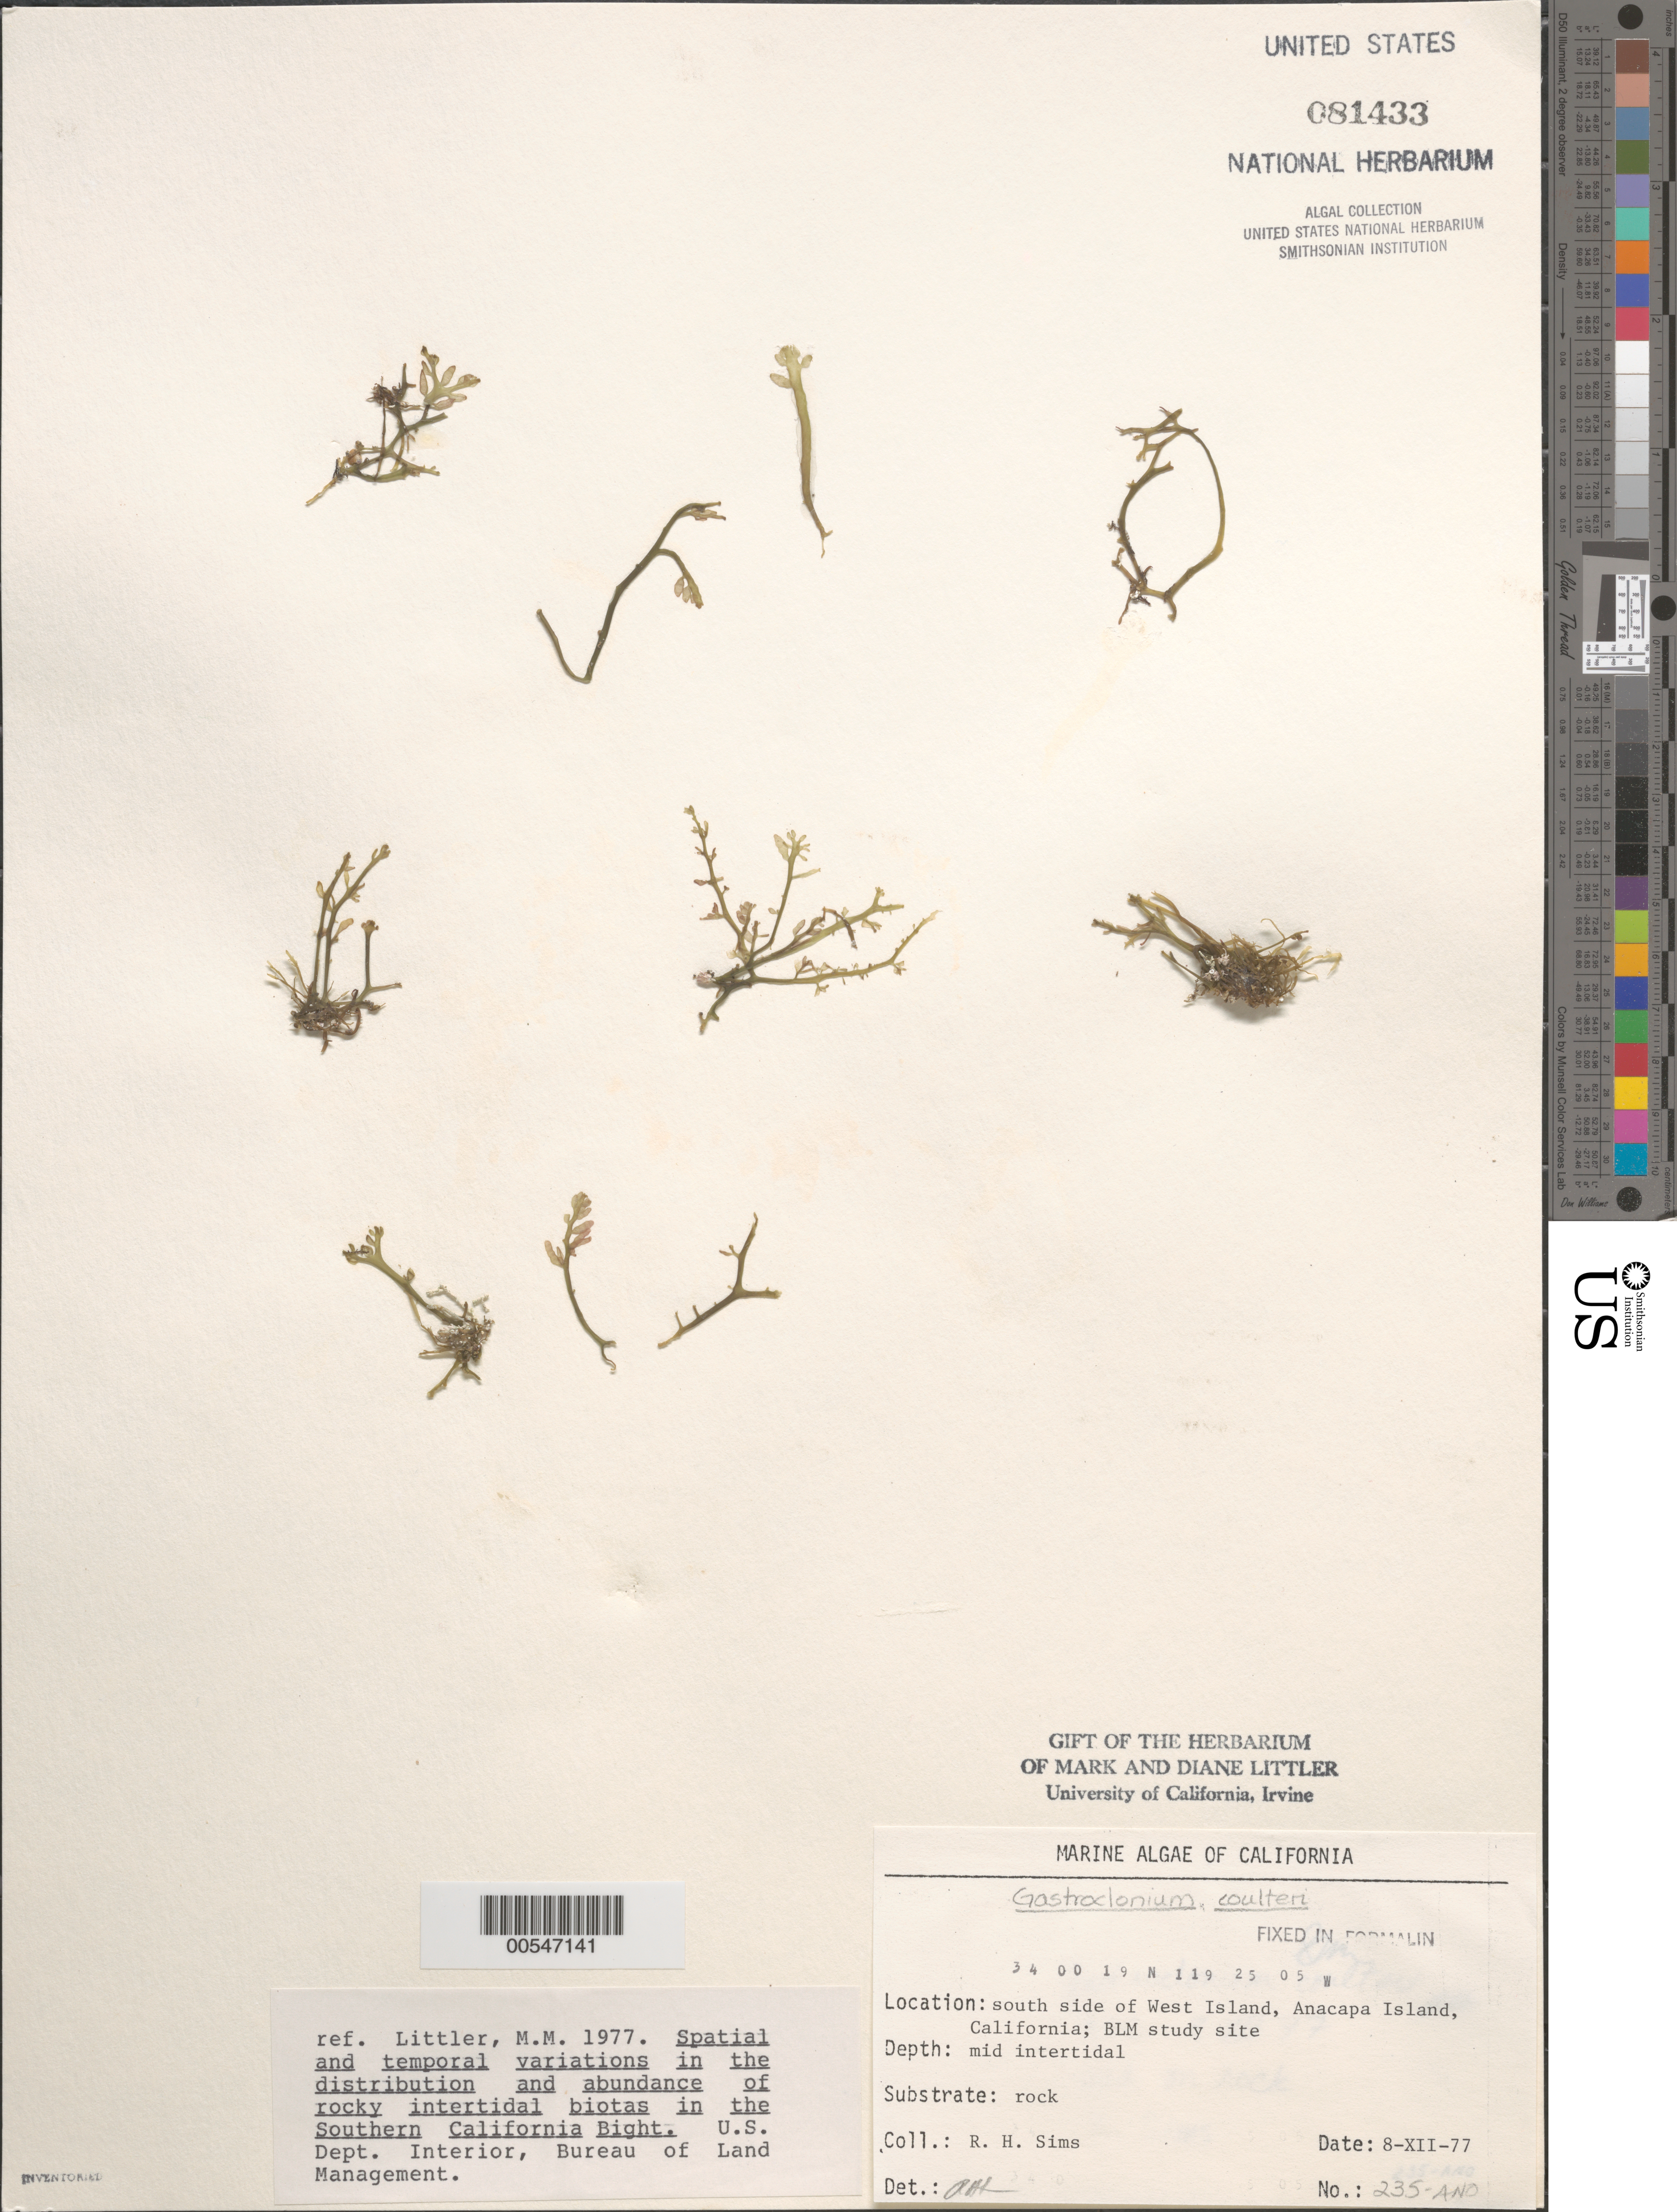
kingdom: Plantae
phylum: Rhodophyta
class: Florideophyceae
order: Rhodymeniales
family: Champiaceae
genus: Neogastroclonium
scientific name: Neogastroclonium subarticulatum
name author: (Turner) L. Le Gall et al.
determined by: Algae name updating Project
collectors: R. H. Sims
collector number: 235-ANO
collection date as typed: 08 Dec 1977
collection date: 1977-12-08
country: United States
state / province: California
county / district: Ventura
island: Anacapa Island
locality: South side of west island, near Cat Rock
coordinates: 34 00'19"N, 119 25'05"W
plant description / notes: BLM-SOCALBIGHT Rocky Intertidal Survey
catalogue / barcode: US 81433